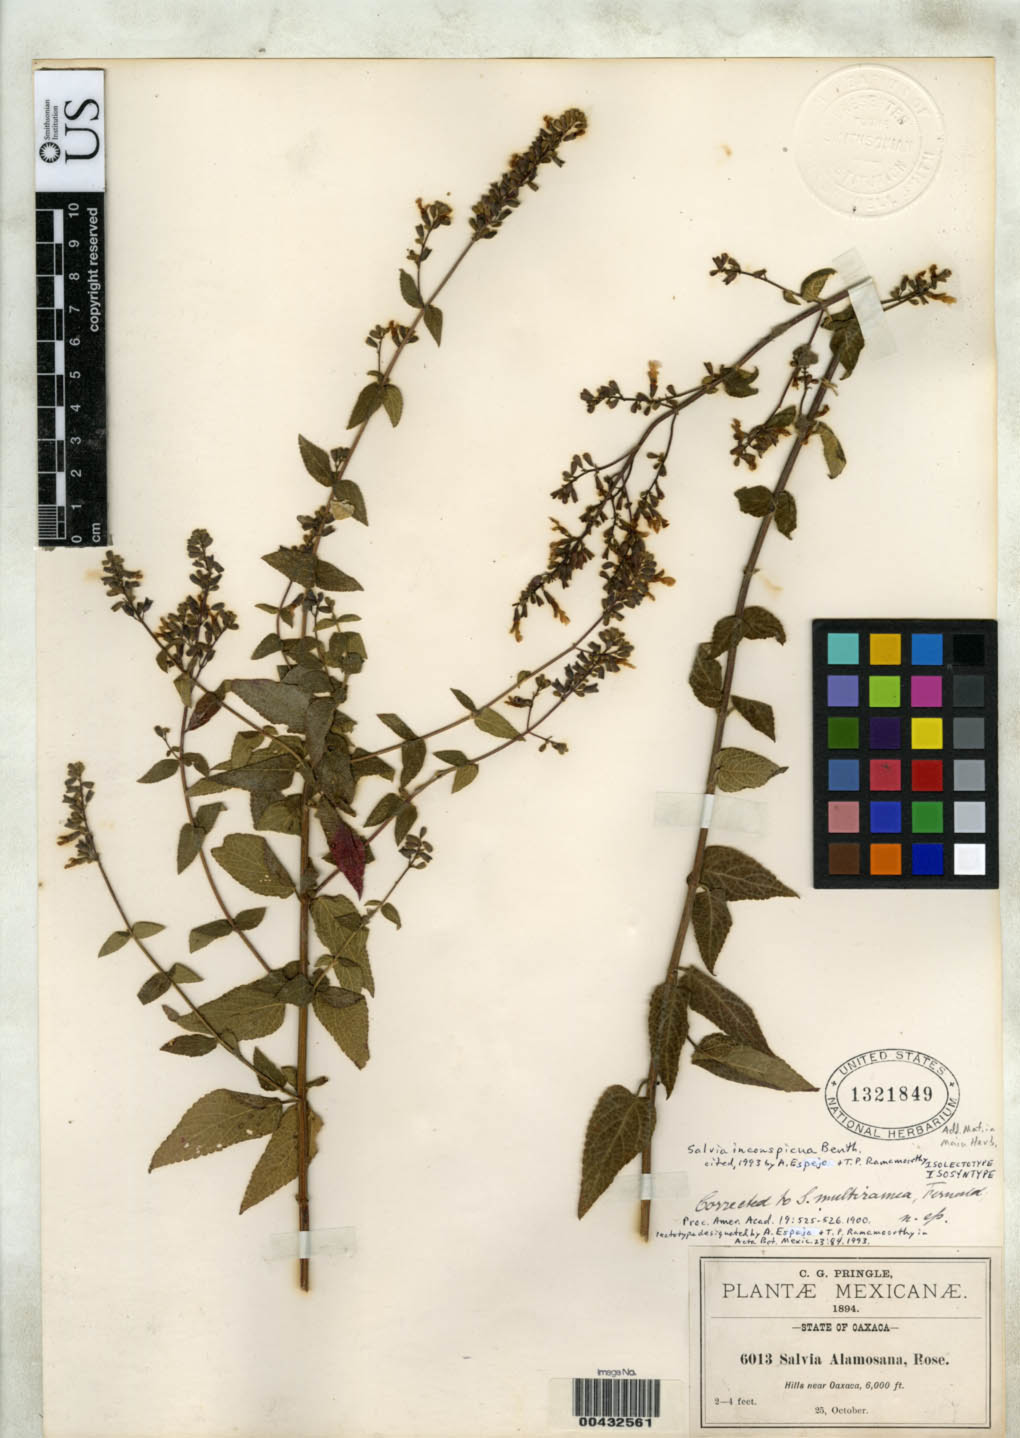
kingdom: Plantae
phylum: Tracheophyta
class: Magnoliopsida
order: Lamiales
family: Lamiaceae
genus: Salvia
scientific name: Salvia multiramea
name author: Fernald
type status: Isosyntype; Isolectotype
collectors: C. G. Pringle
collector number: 6013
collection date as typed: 25 Oct 1894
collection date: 1894-10-25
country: Mexico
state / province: Oaxaca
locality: Hills near Oaxaca.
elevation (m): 1829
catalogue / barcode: US 1321849